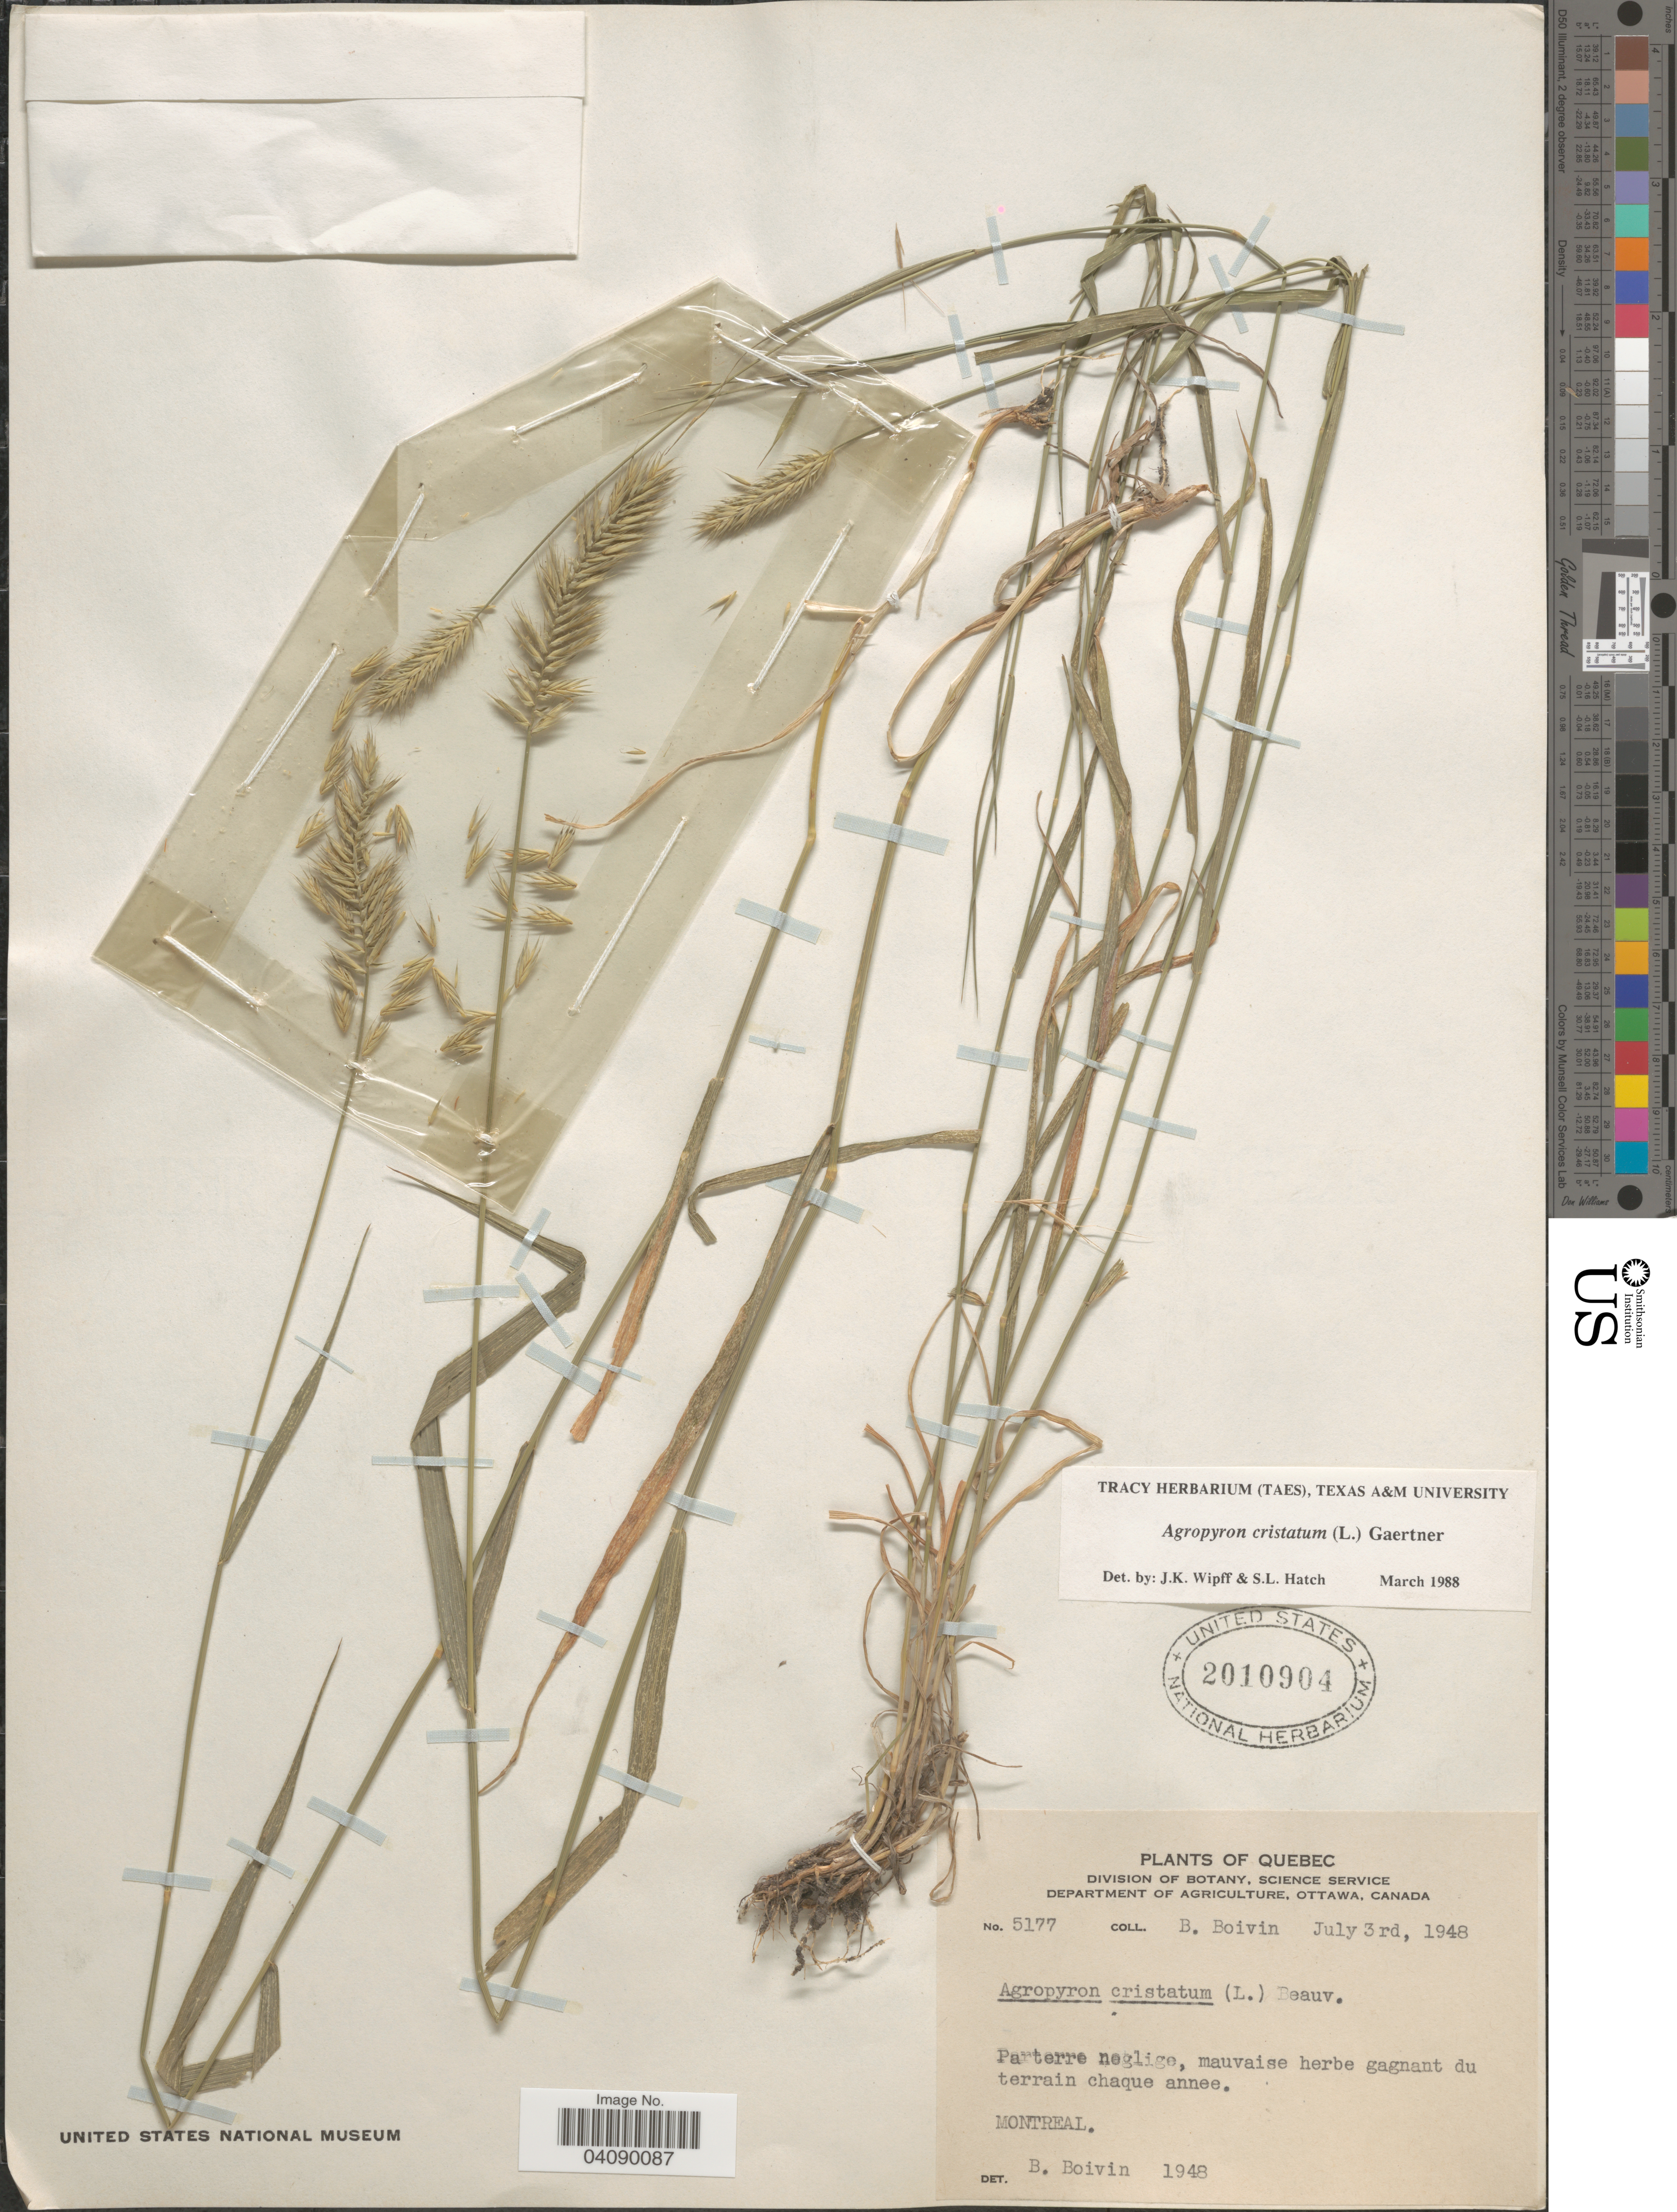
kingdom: Plantae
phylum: Tracheophyta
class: Liliopsida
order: Poales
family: Poaceae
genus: Agropyron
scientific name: Agropyron cristatum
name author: (L.) Gaertn.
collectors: J. R. B. Boivin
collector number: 5177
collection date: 1948-07-03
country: Canada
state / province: Quebec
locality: Parterre neglige, mauvaise herbe gagnant du terrain chaque annee. Montreal.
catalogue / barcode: US 2010904